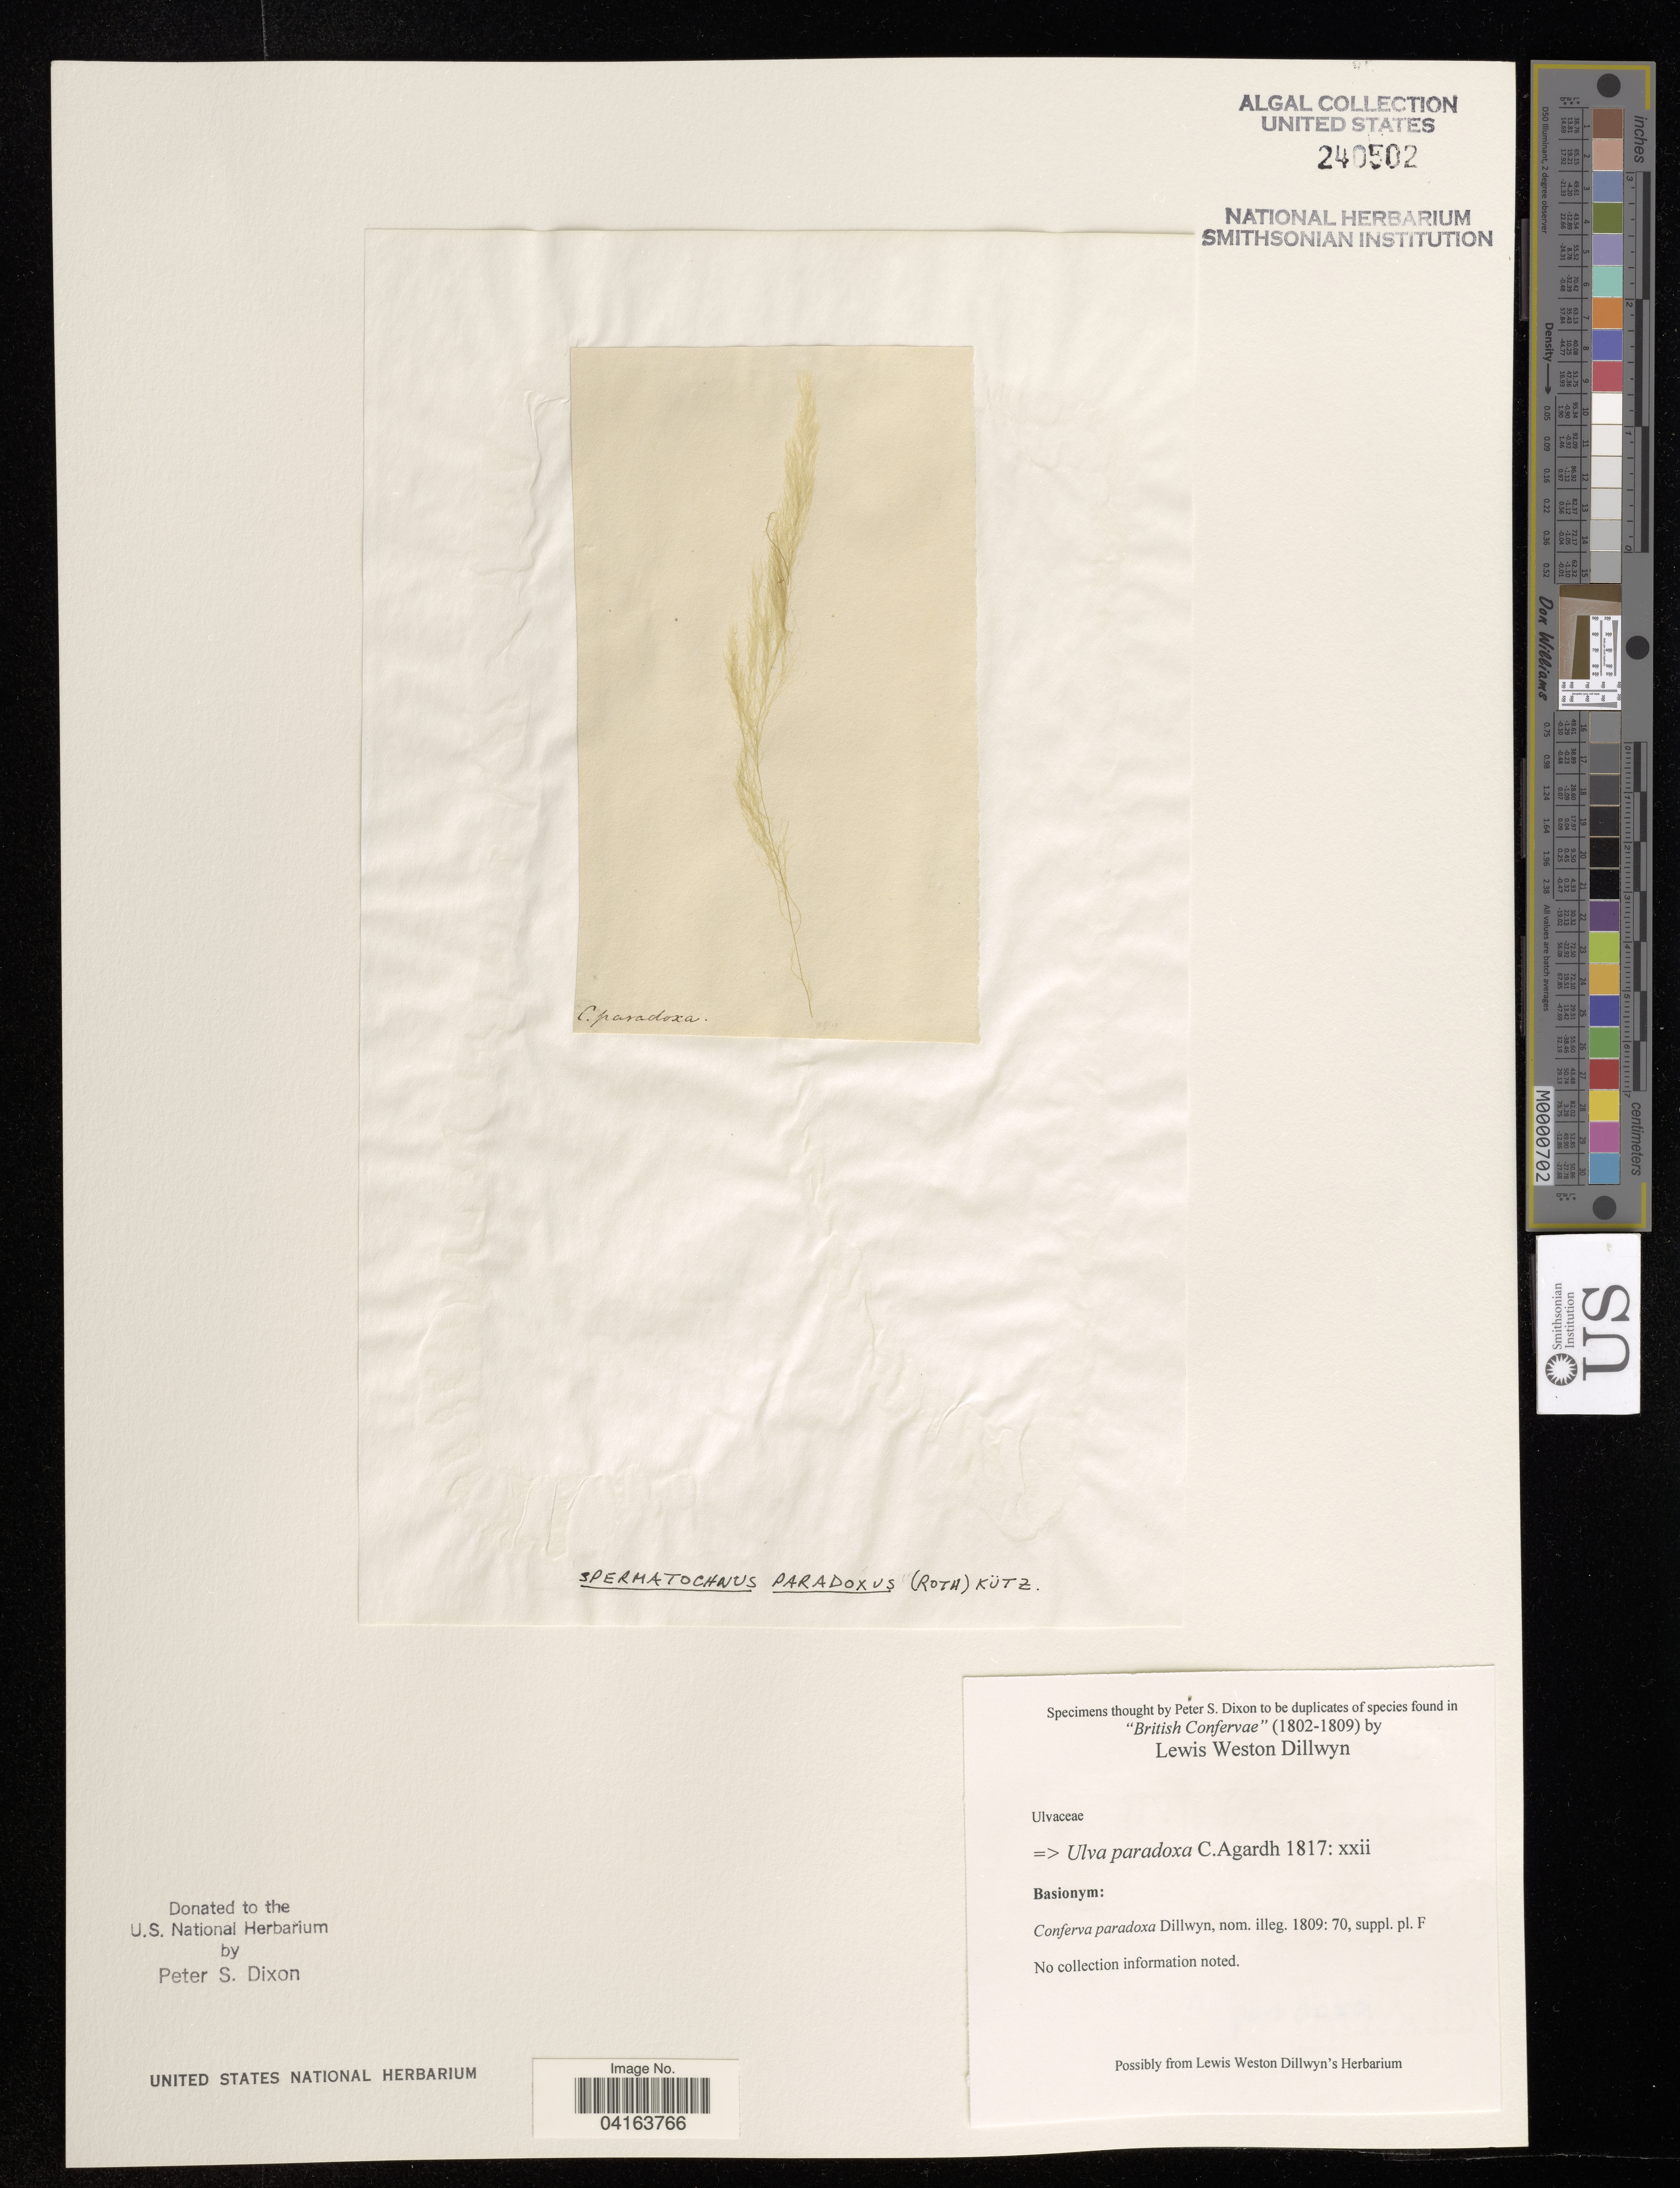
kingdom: Plantae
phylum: Chlorophyta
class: Ulvophyceae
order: Ulvales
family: Ulvaceae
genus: Ulva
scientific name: Ulva paradoxa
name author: C. Agardh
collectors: P. S. Dixon & L. W. Dillwyn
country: United Kingdom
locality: British Confervae.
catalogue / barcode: US 240502